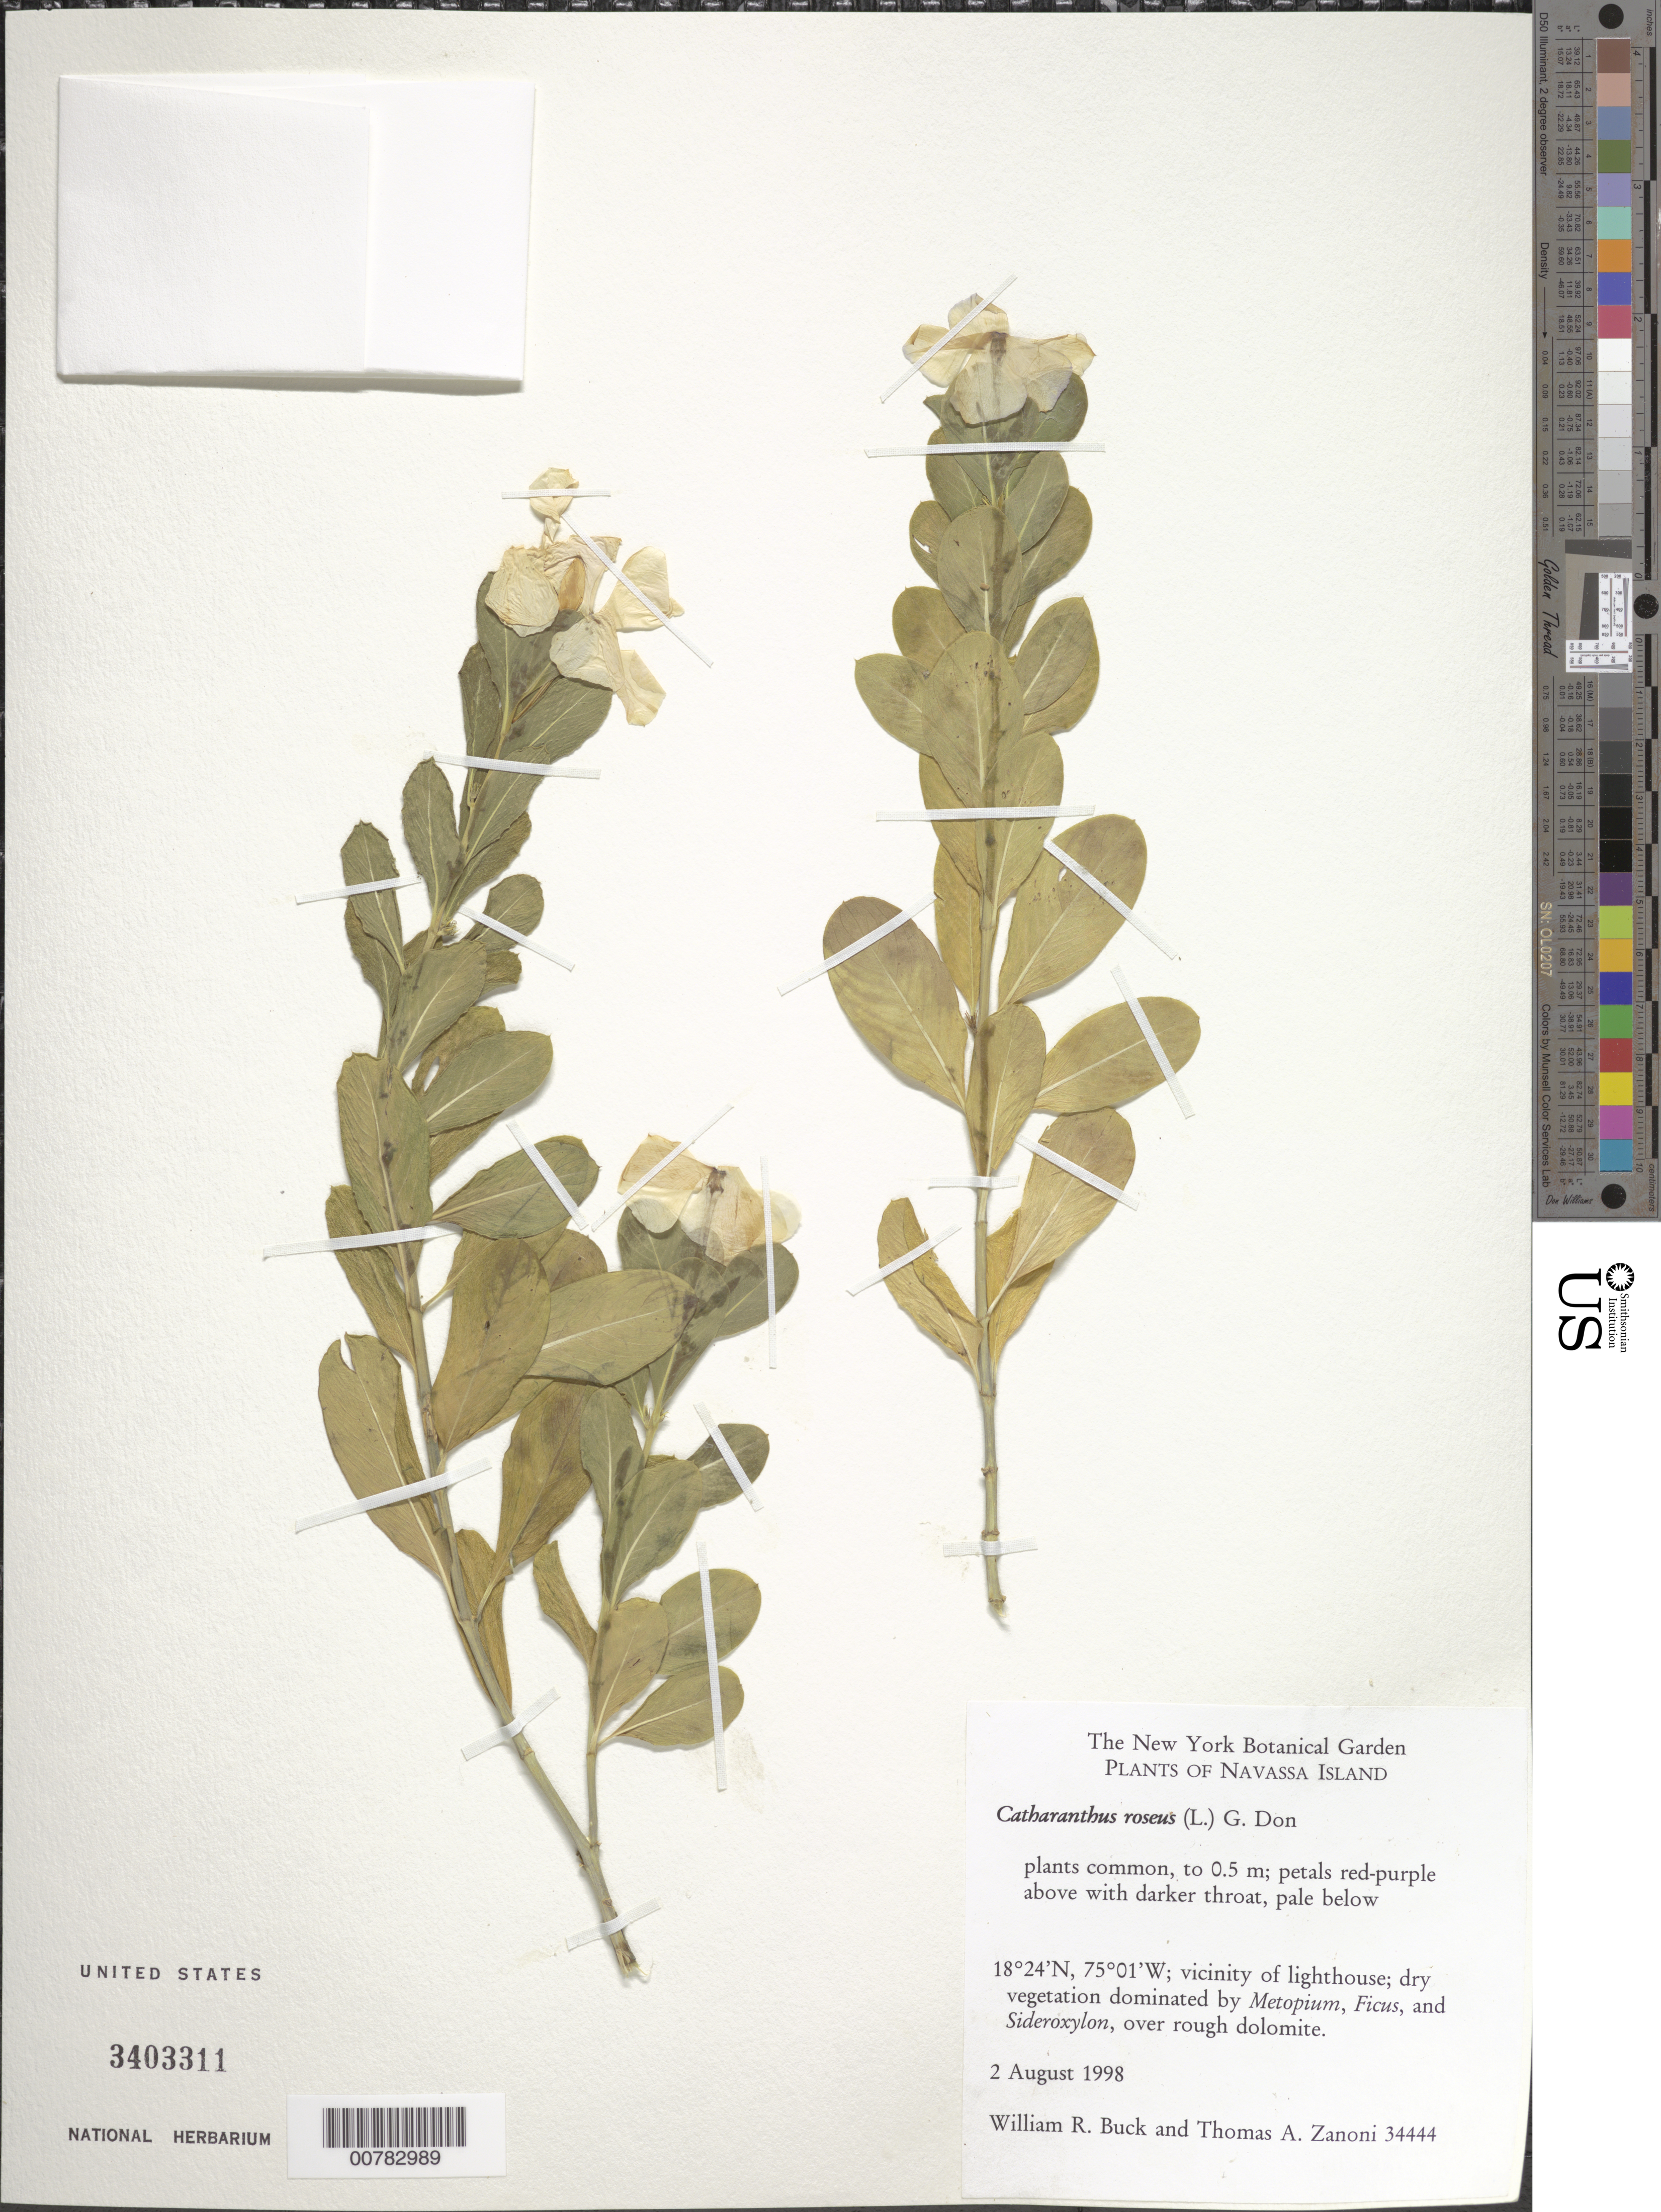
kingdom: Plantae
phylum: Tracheophyta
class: Magnoliopsida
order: Gentianales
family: Apocynaceae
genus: Catharanthus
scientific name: Catharanthus roseus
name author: (L.) G. Don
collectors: W. R. Buck & T. A. Zanoni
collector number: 34444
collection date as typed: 02 Aug 1988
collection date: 1988-08-02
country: Navassa Island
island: Hispaniola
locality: Vicinity of lighthouse.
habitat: Dry vegetation dominated by Metopium, Ficus, and Sideroxylon, over rough dolomitet.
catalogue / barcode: US 3403311